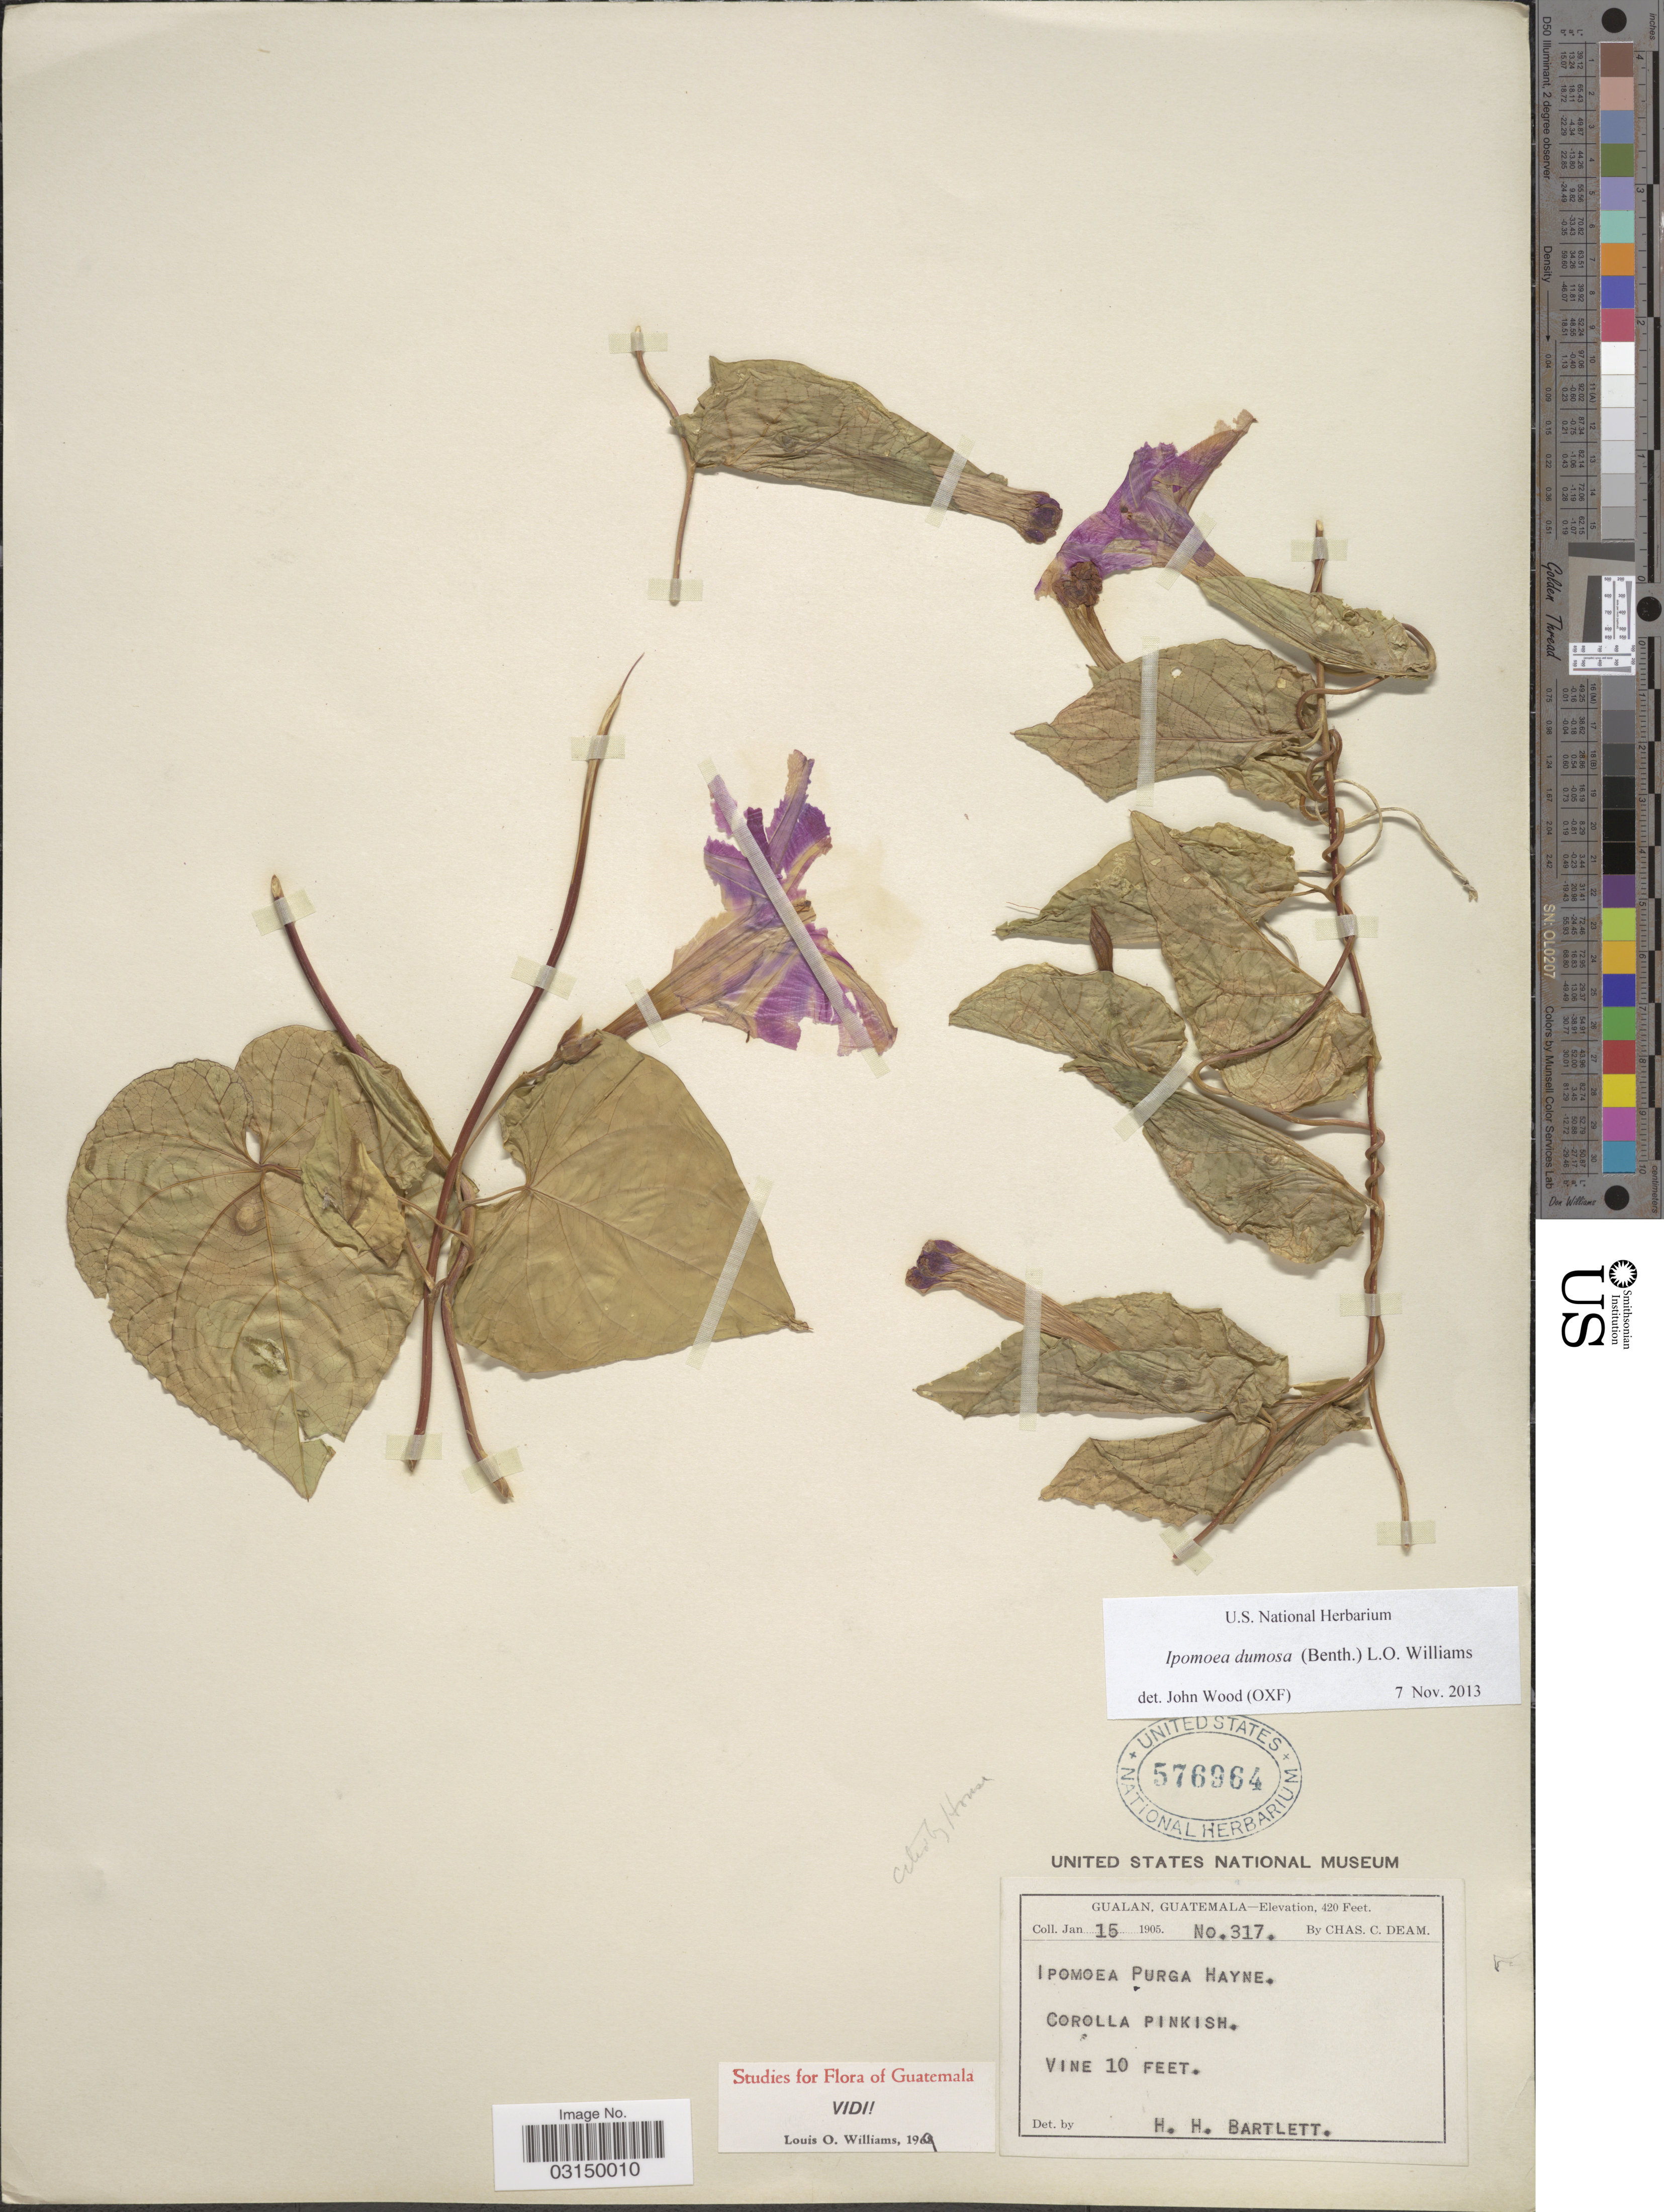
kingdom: Plantae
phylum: Tracheophyta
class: Magnoliopsida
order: Solanales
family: Convolvulaceae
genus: Ipomoea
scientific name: Ipomoea dumosa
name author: (Benth.) L.O. Williams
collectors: C. C. Deam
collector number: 317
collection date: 1905-01-15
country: Guatemala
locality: Gualan.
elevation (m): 128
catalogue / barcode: US 576964